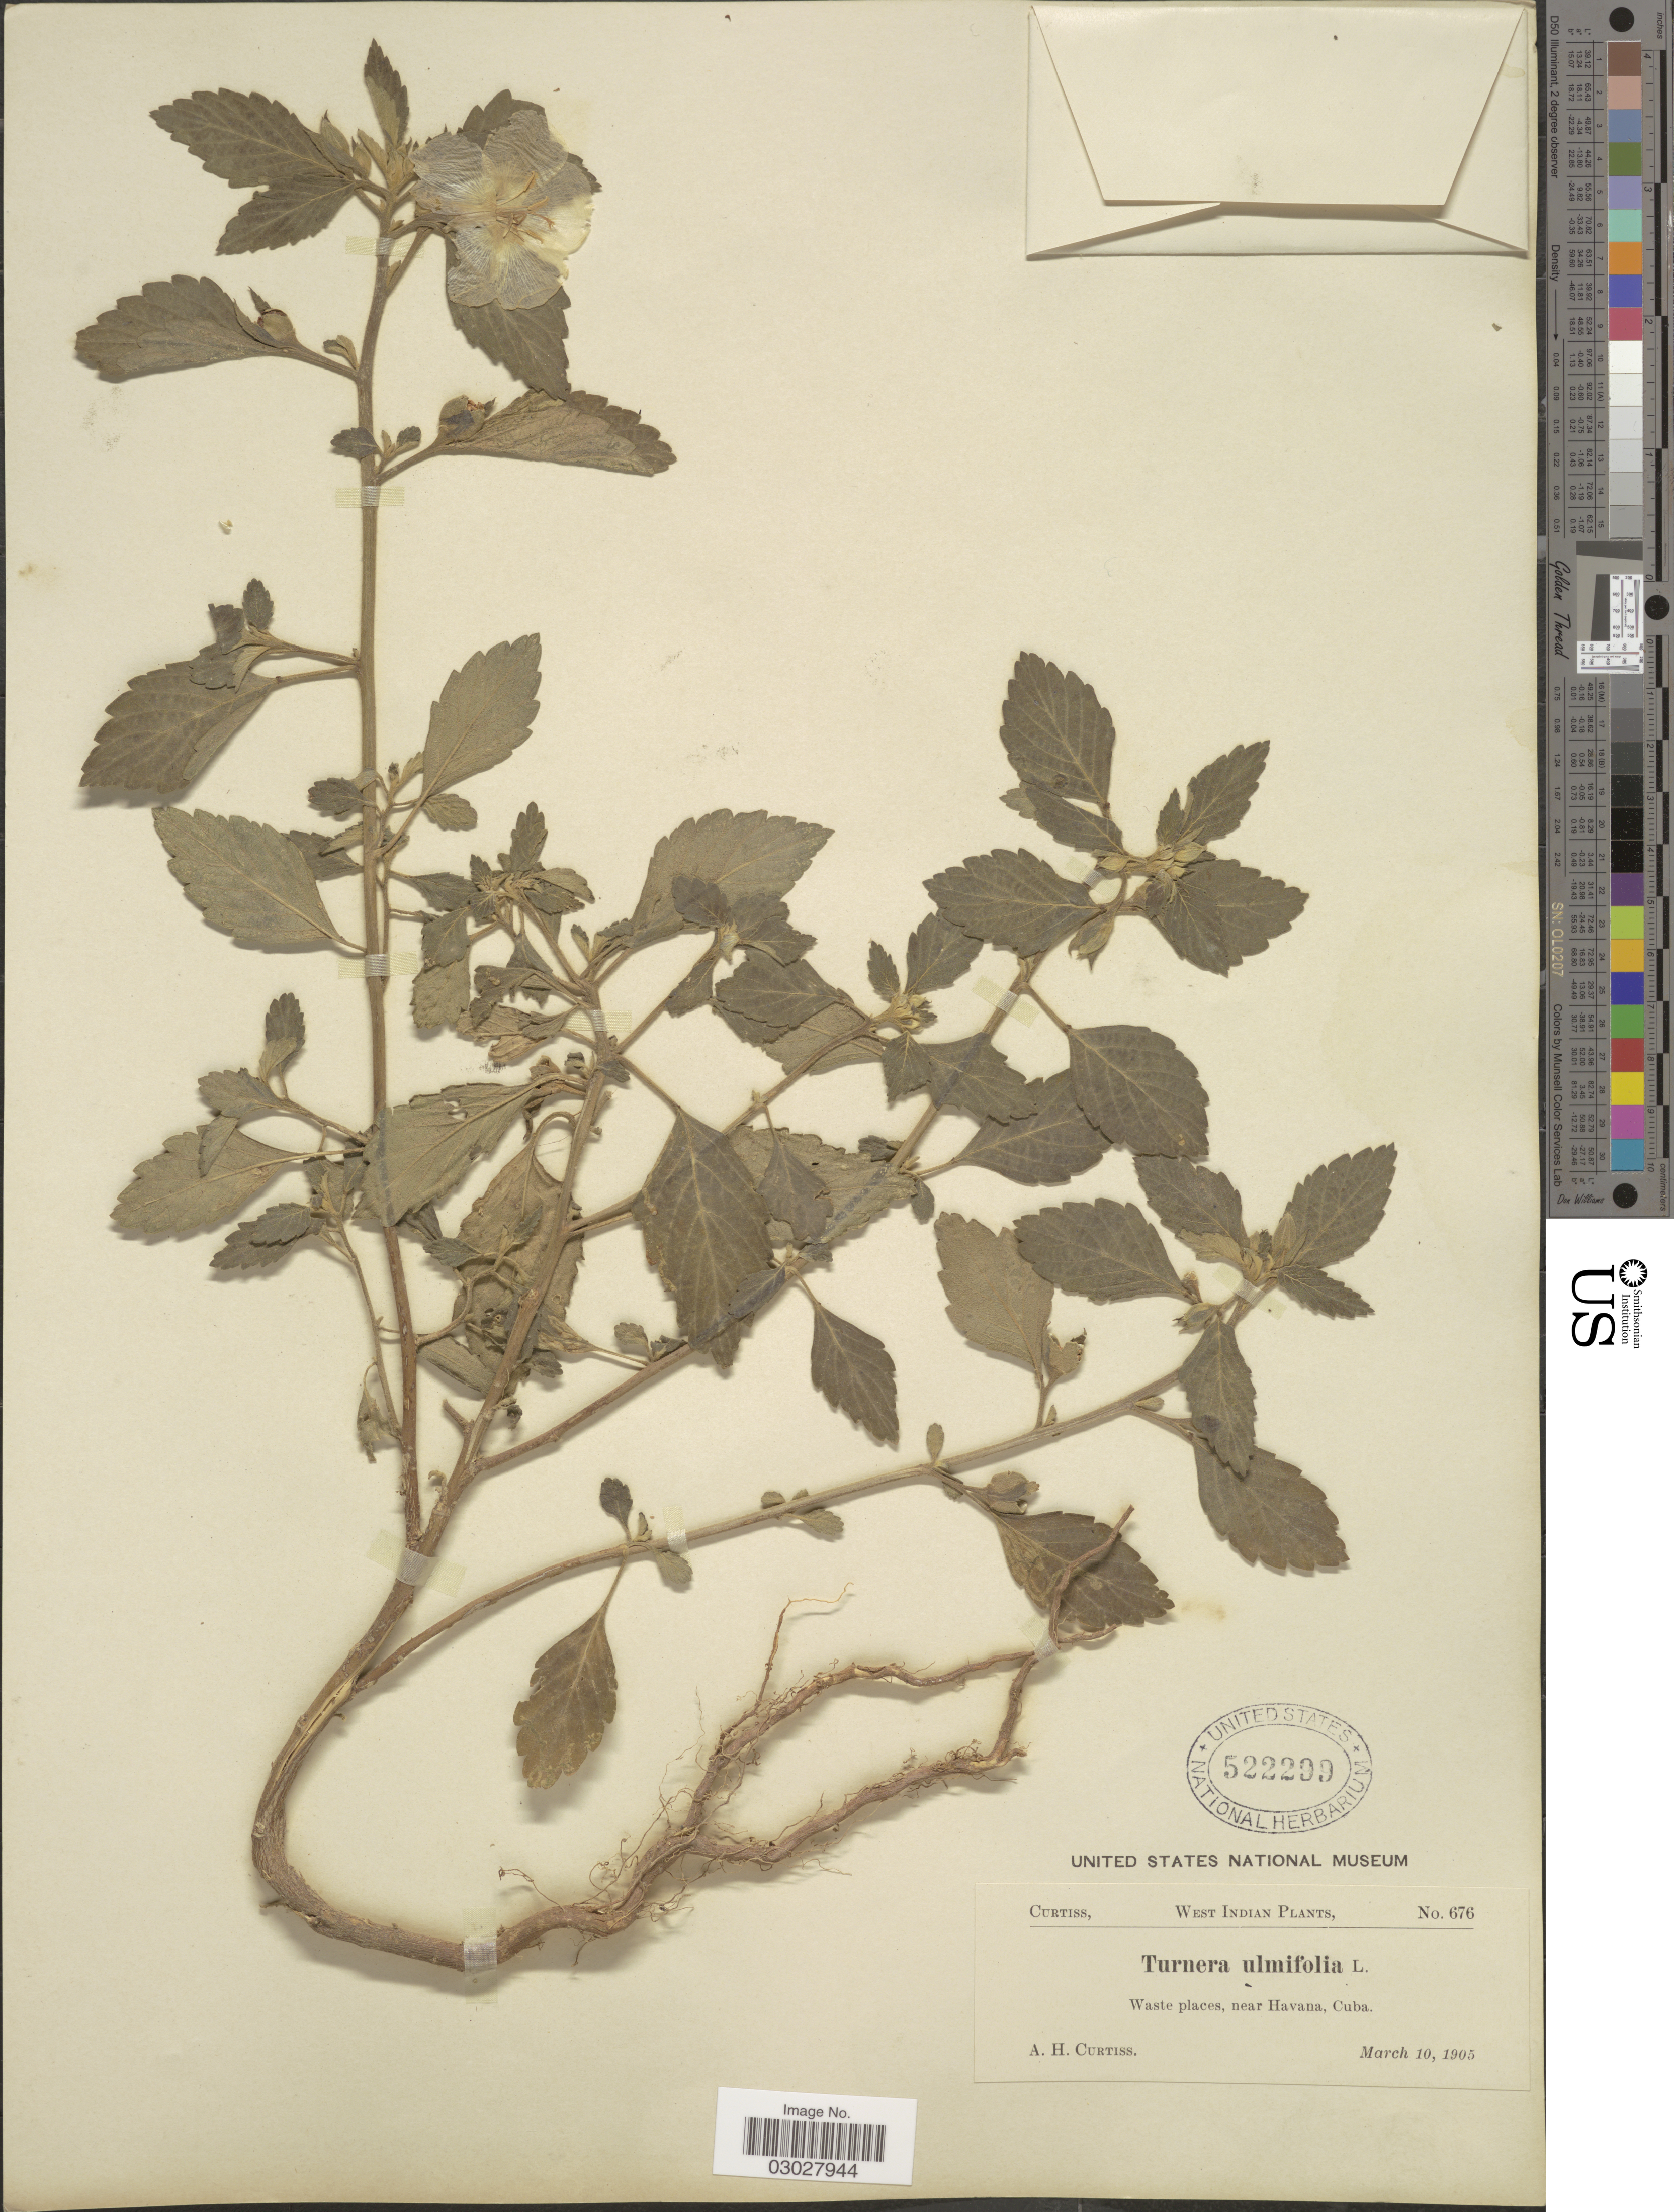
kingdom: Plantae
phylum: Tracheophyta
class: Magnoliopsida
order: Malpighiales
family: Turneraceae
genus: Turnera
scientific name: Turnera ulmifolia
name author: L.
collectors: A. H. Curtiss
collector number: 676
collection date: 1905-03-10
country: Cuba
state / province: La Habana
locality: Near Havana.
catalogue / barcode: US 522299